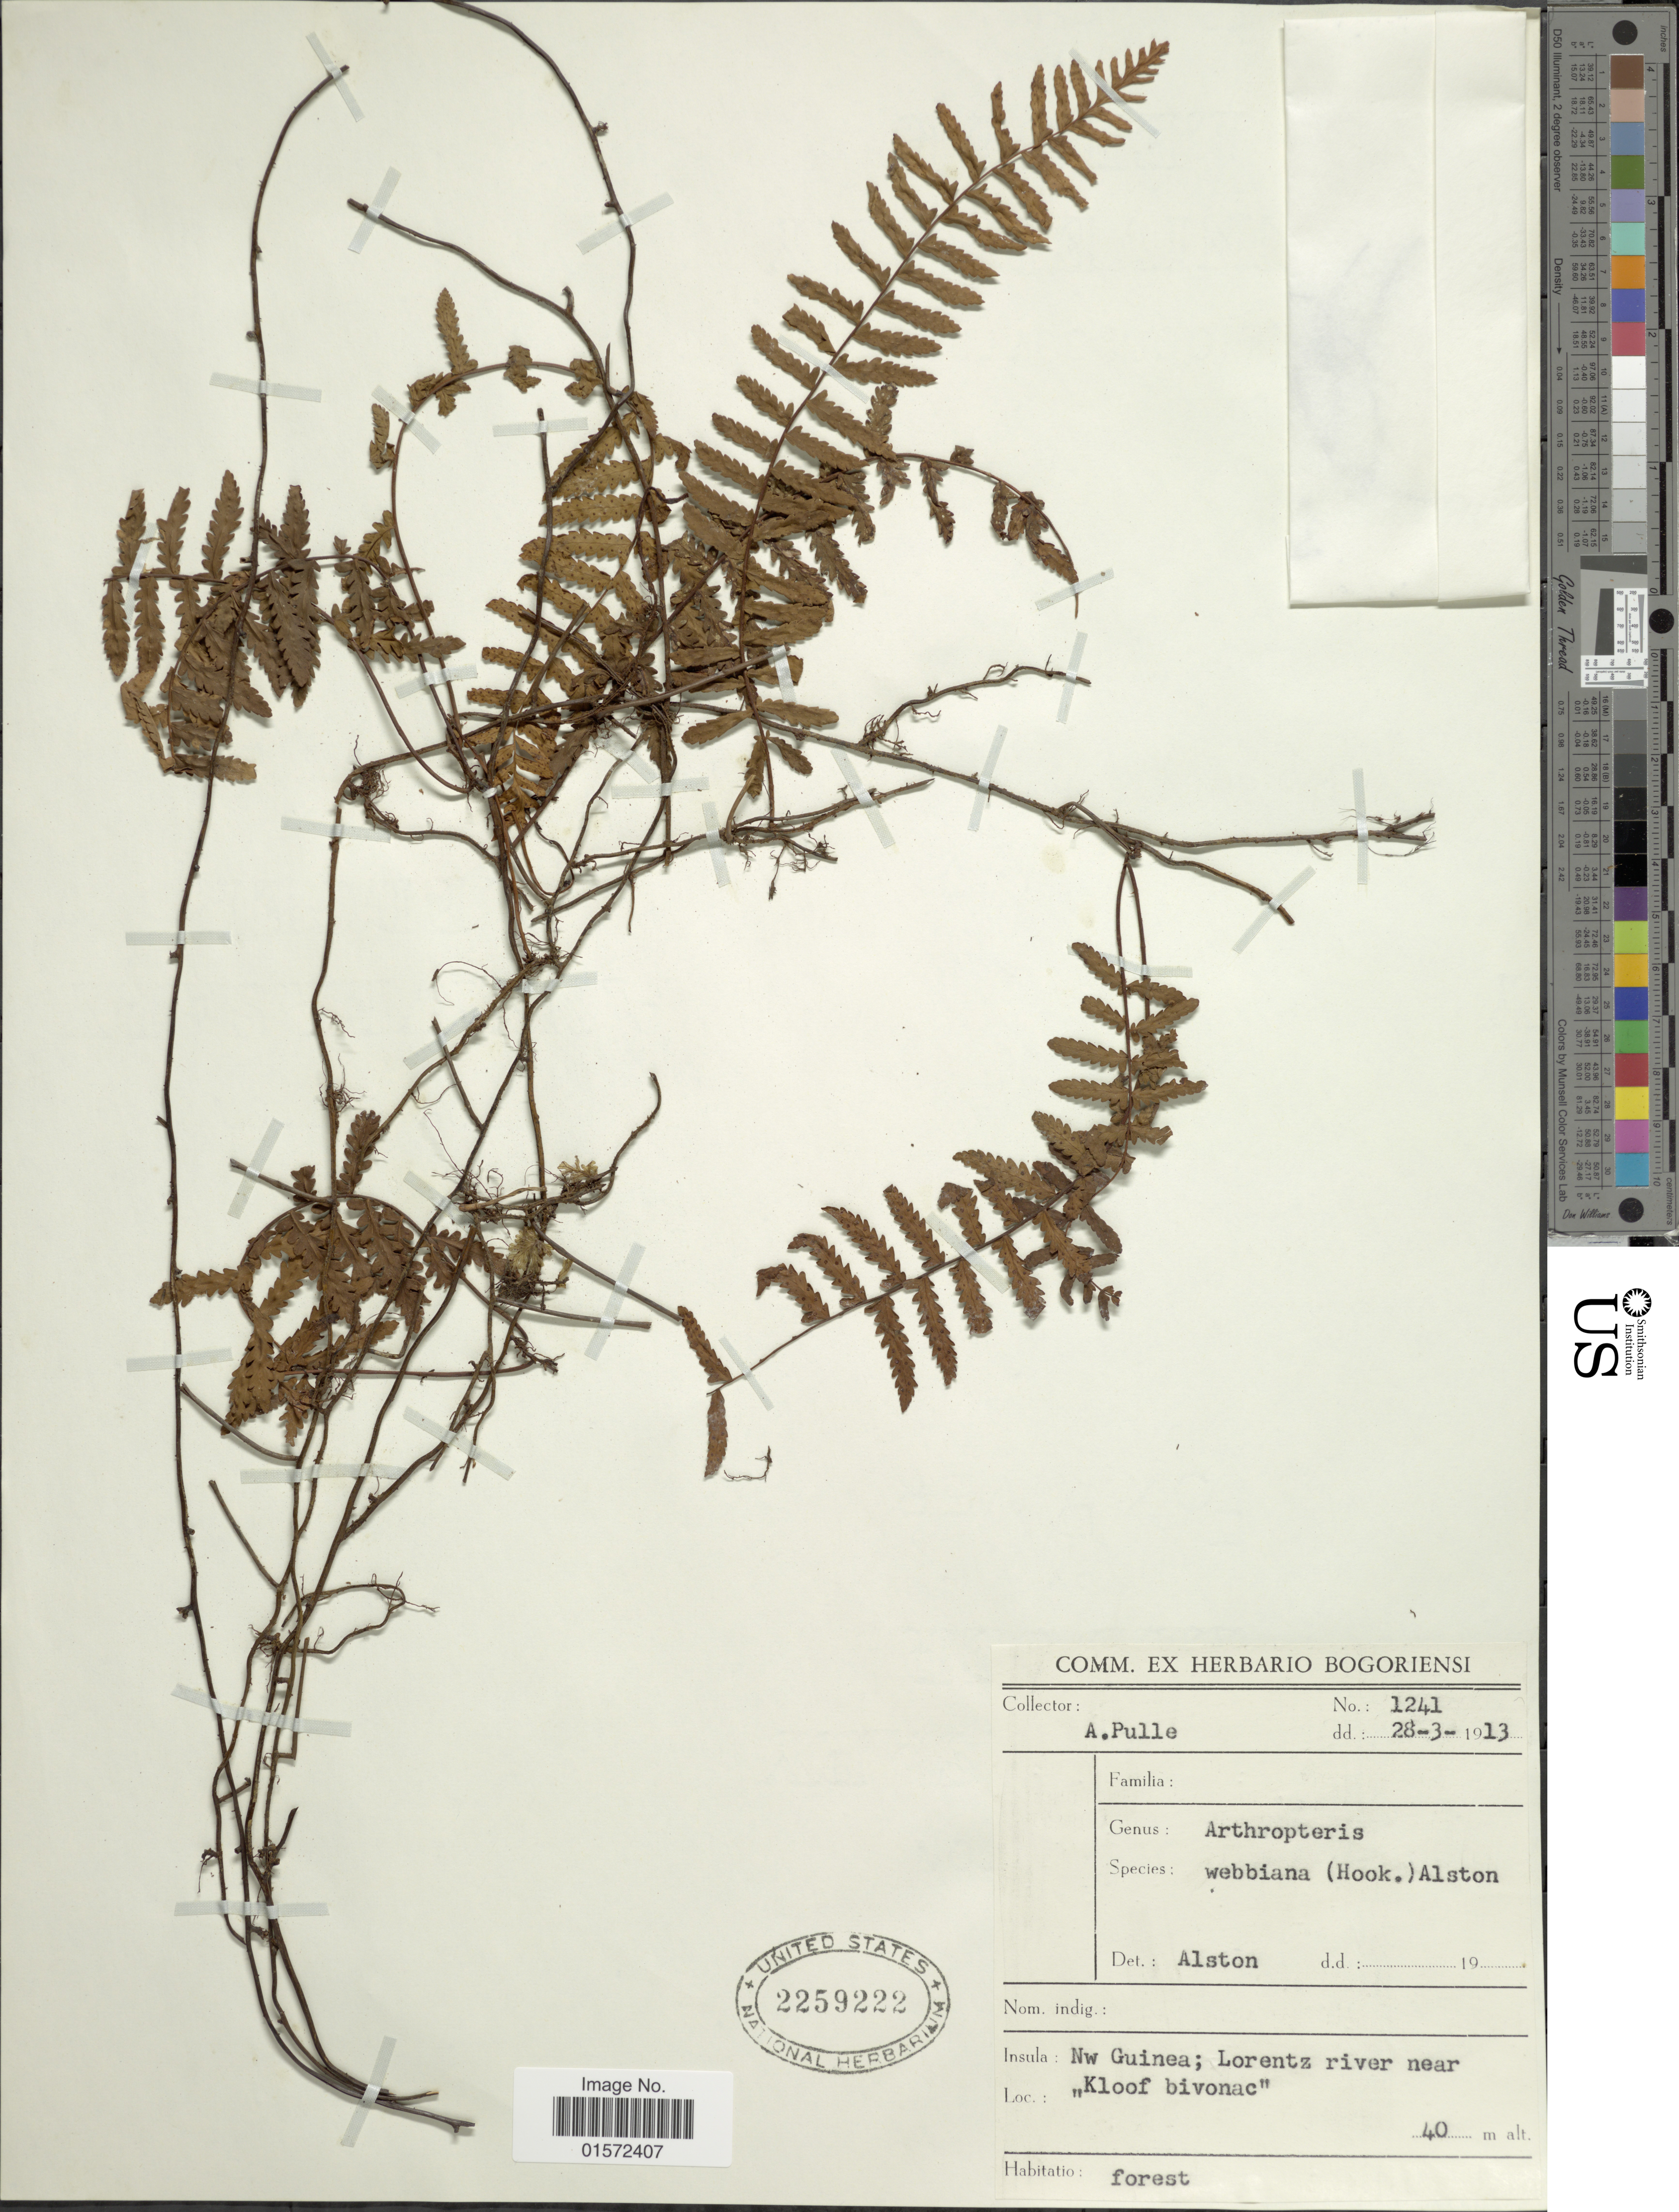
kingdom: Plantae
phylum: Tracheophyta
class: Polypodiopsida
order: Polypodiales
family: Tectariaceae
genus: Arthropteris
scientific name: Arthropteris webbiana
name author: (Hook.) Alston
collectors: A. A. Pulle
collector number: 1241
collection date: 1913-03-28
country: Papua New Guinea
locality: Nw Guinea: Lorentz river near ,,Kloof bivonac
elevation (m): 40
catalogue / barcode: US 2259222